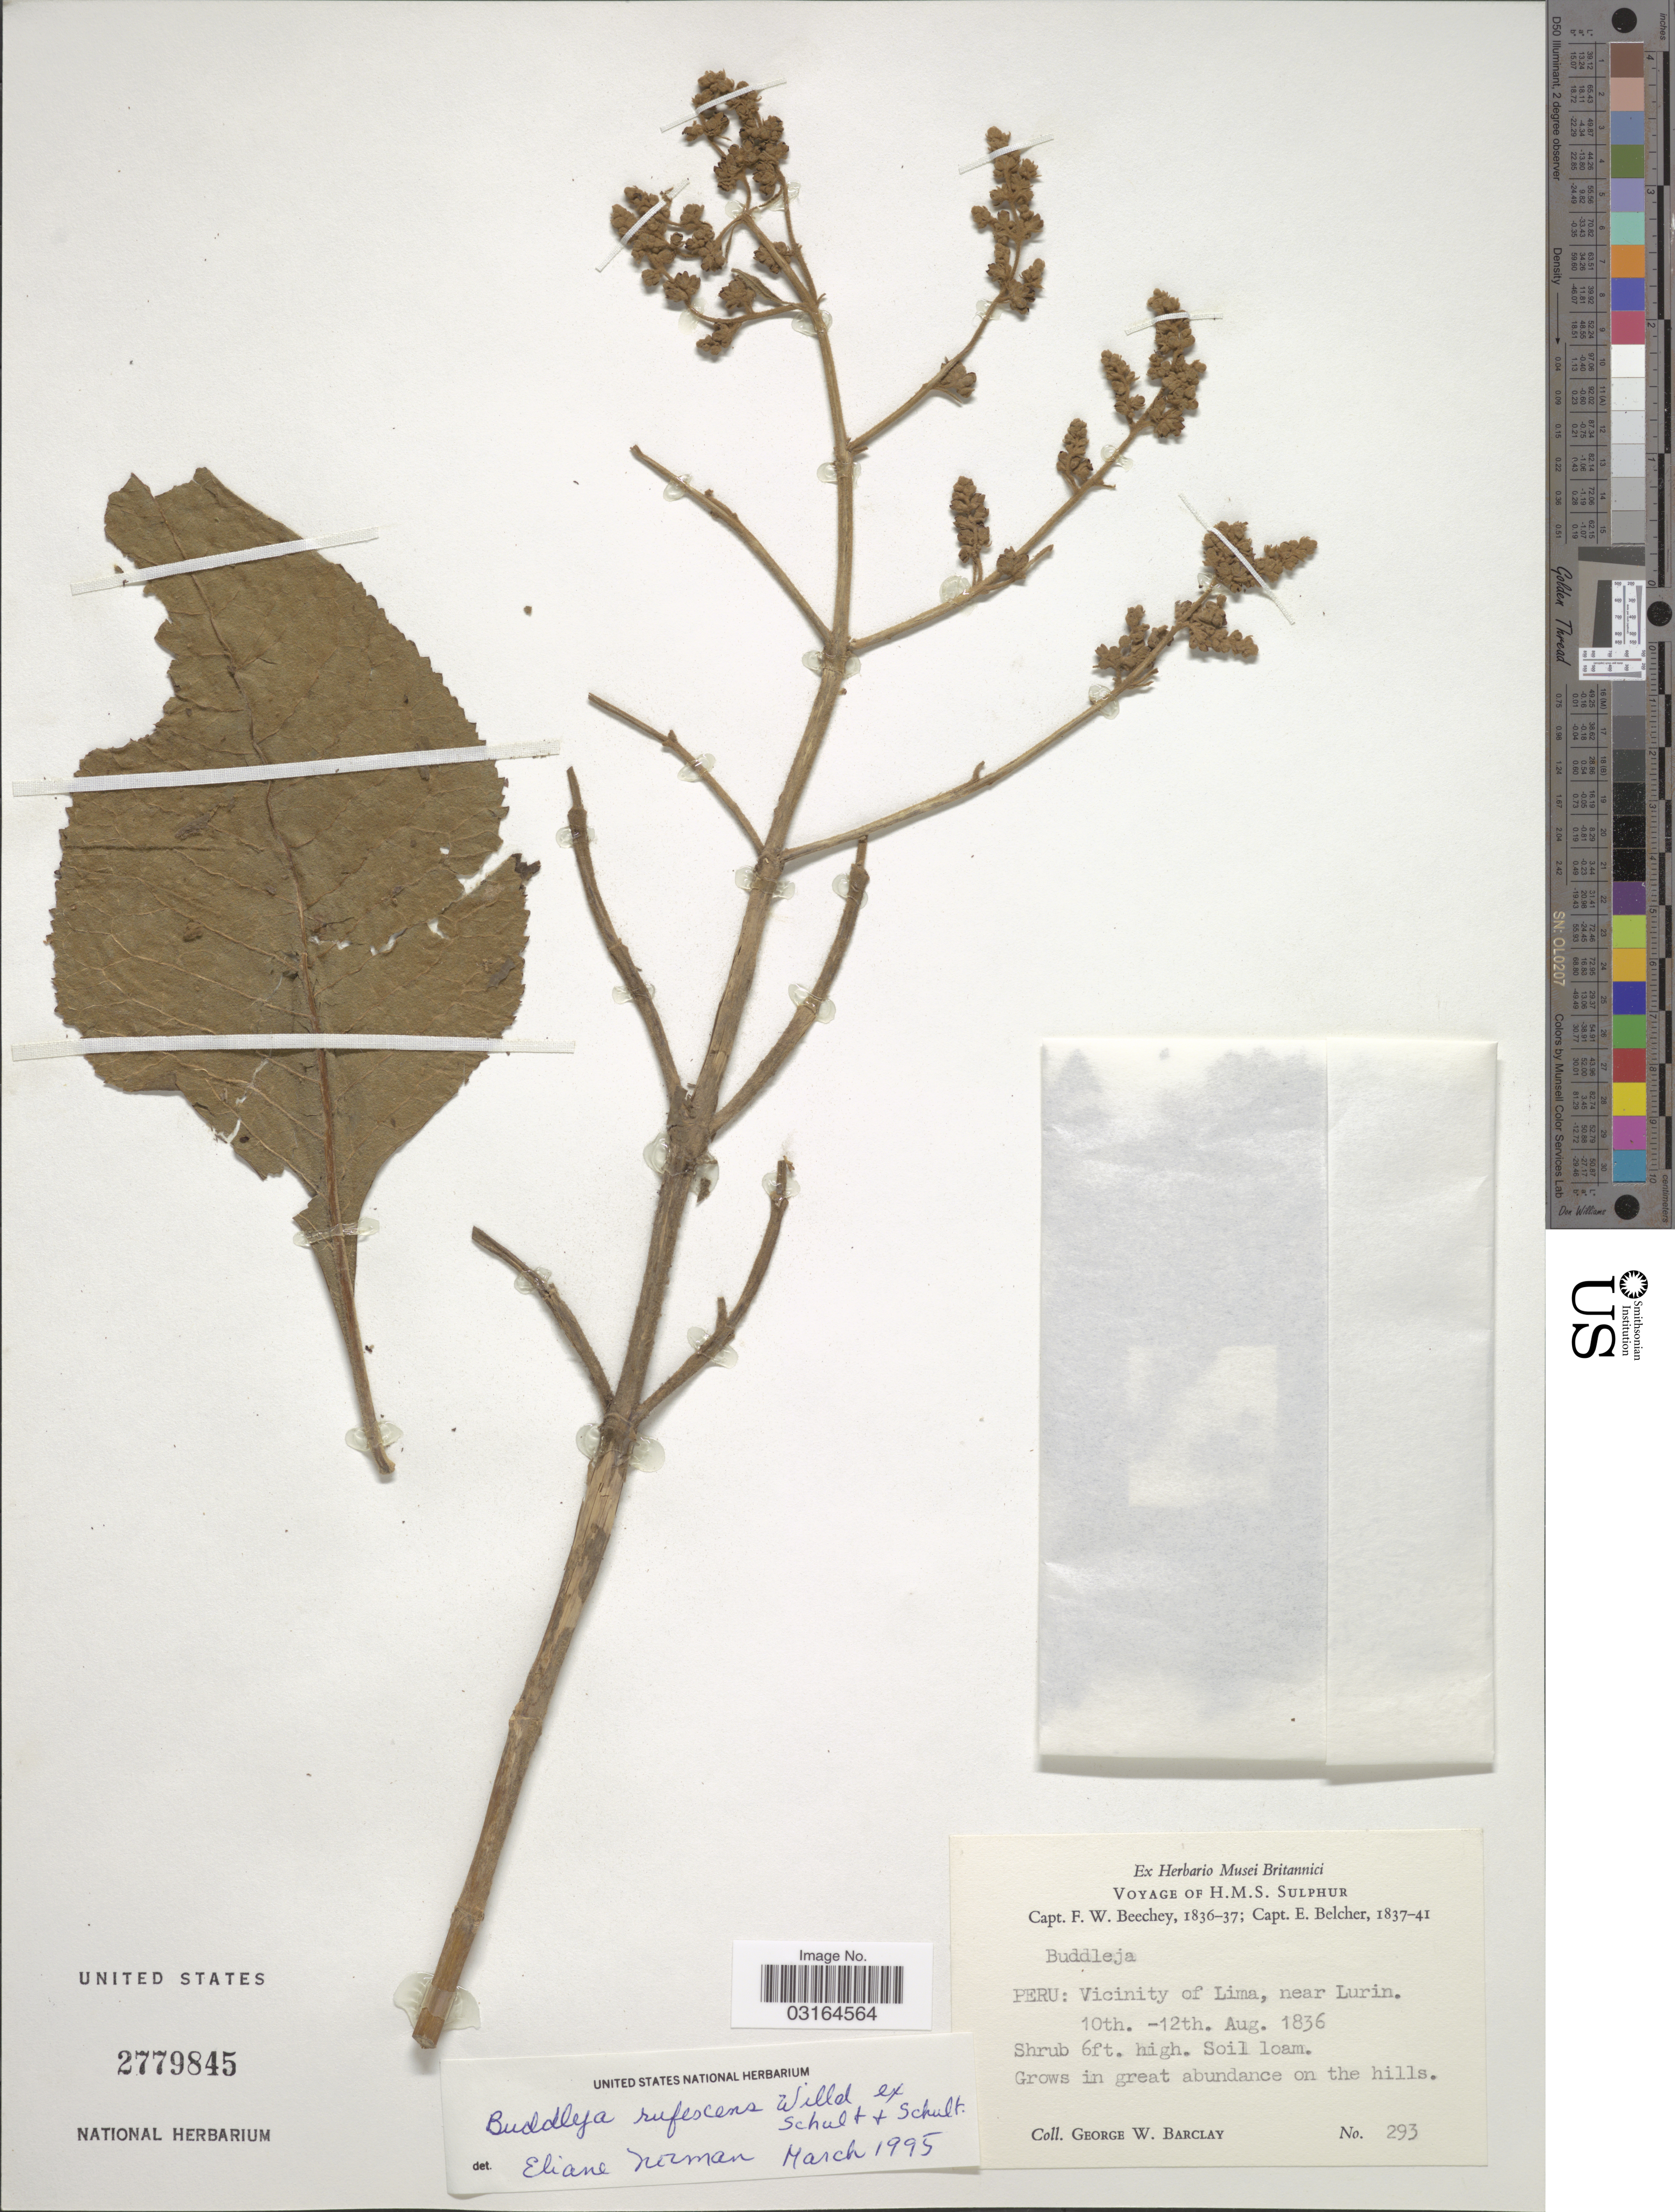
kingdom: Plantae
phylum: Tracheophyta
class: Magnoliopsida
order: Lamiales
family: Scrophulariaceae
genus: Buddleja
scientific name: Buddleja rufescens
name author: Willd.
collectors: G. W. Barclay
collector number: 293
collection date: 1836-08-10/1836-08-12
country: Peru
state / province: Lima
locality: Vicinity of Lima, near Lurin.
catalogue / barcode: US 2779845